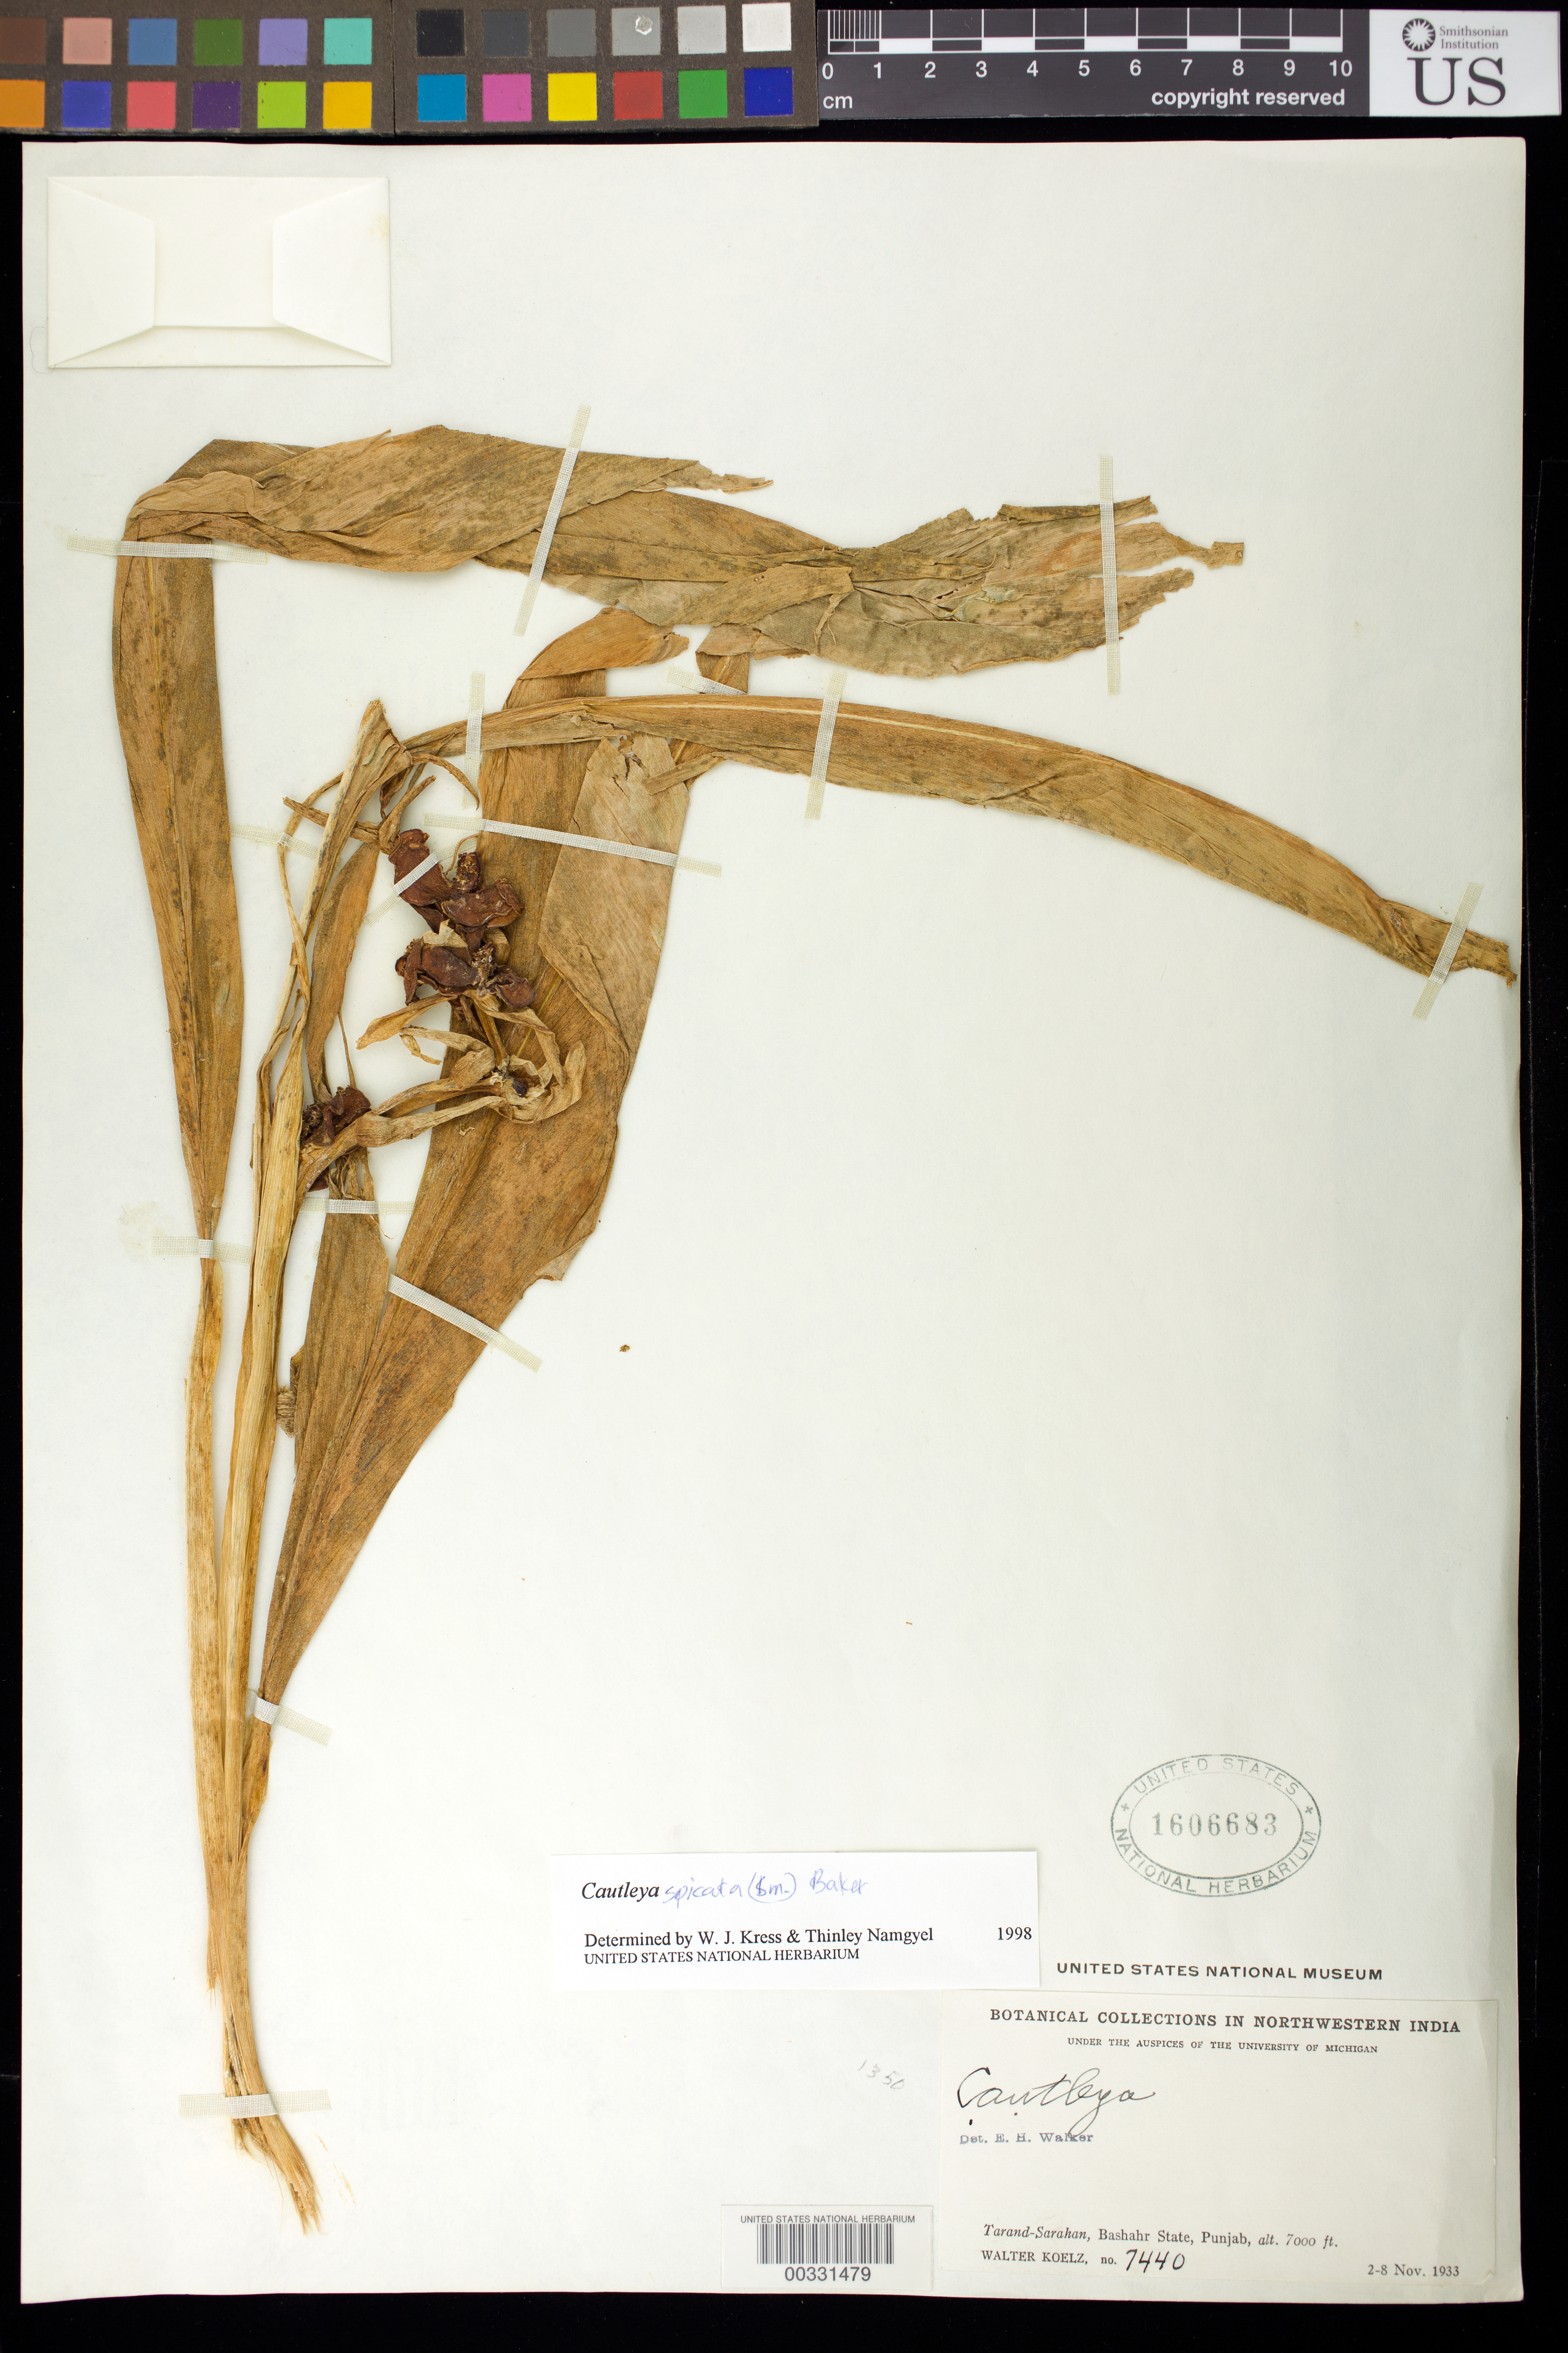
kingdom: Plantae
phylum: Tracheophyta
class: Liliopsida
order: Zingiberales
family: Zingiberaceae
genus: Cautleya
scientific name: Cautleya spicata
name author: (Sm.) Baker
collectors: W. N. Koelz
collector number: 7440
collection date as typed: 02 Nov 1933 to 08 Nov 1933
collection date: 1933-11-02/1933-11-08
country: India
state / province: Punjab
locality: Tarand-Sarahan, Bashahr State, Punjab. Botanical collections in Northwestern India.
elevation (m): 2134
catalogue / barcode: US 1606683